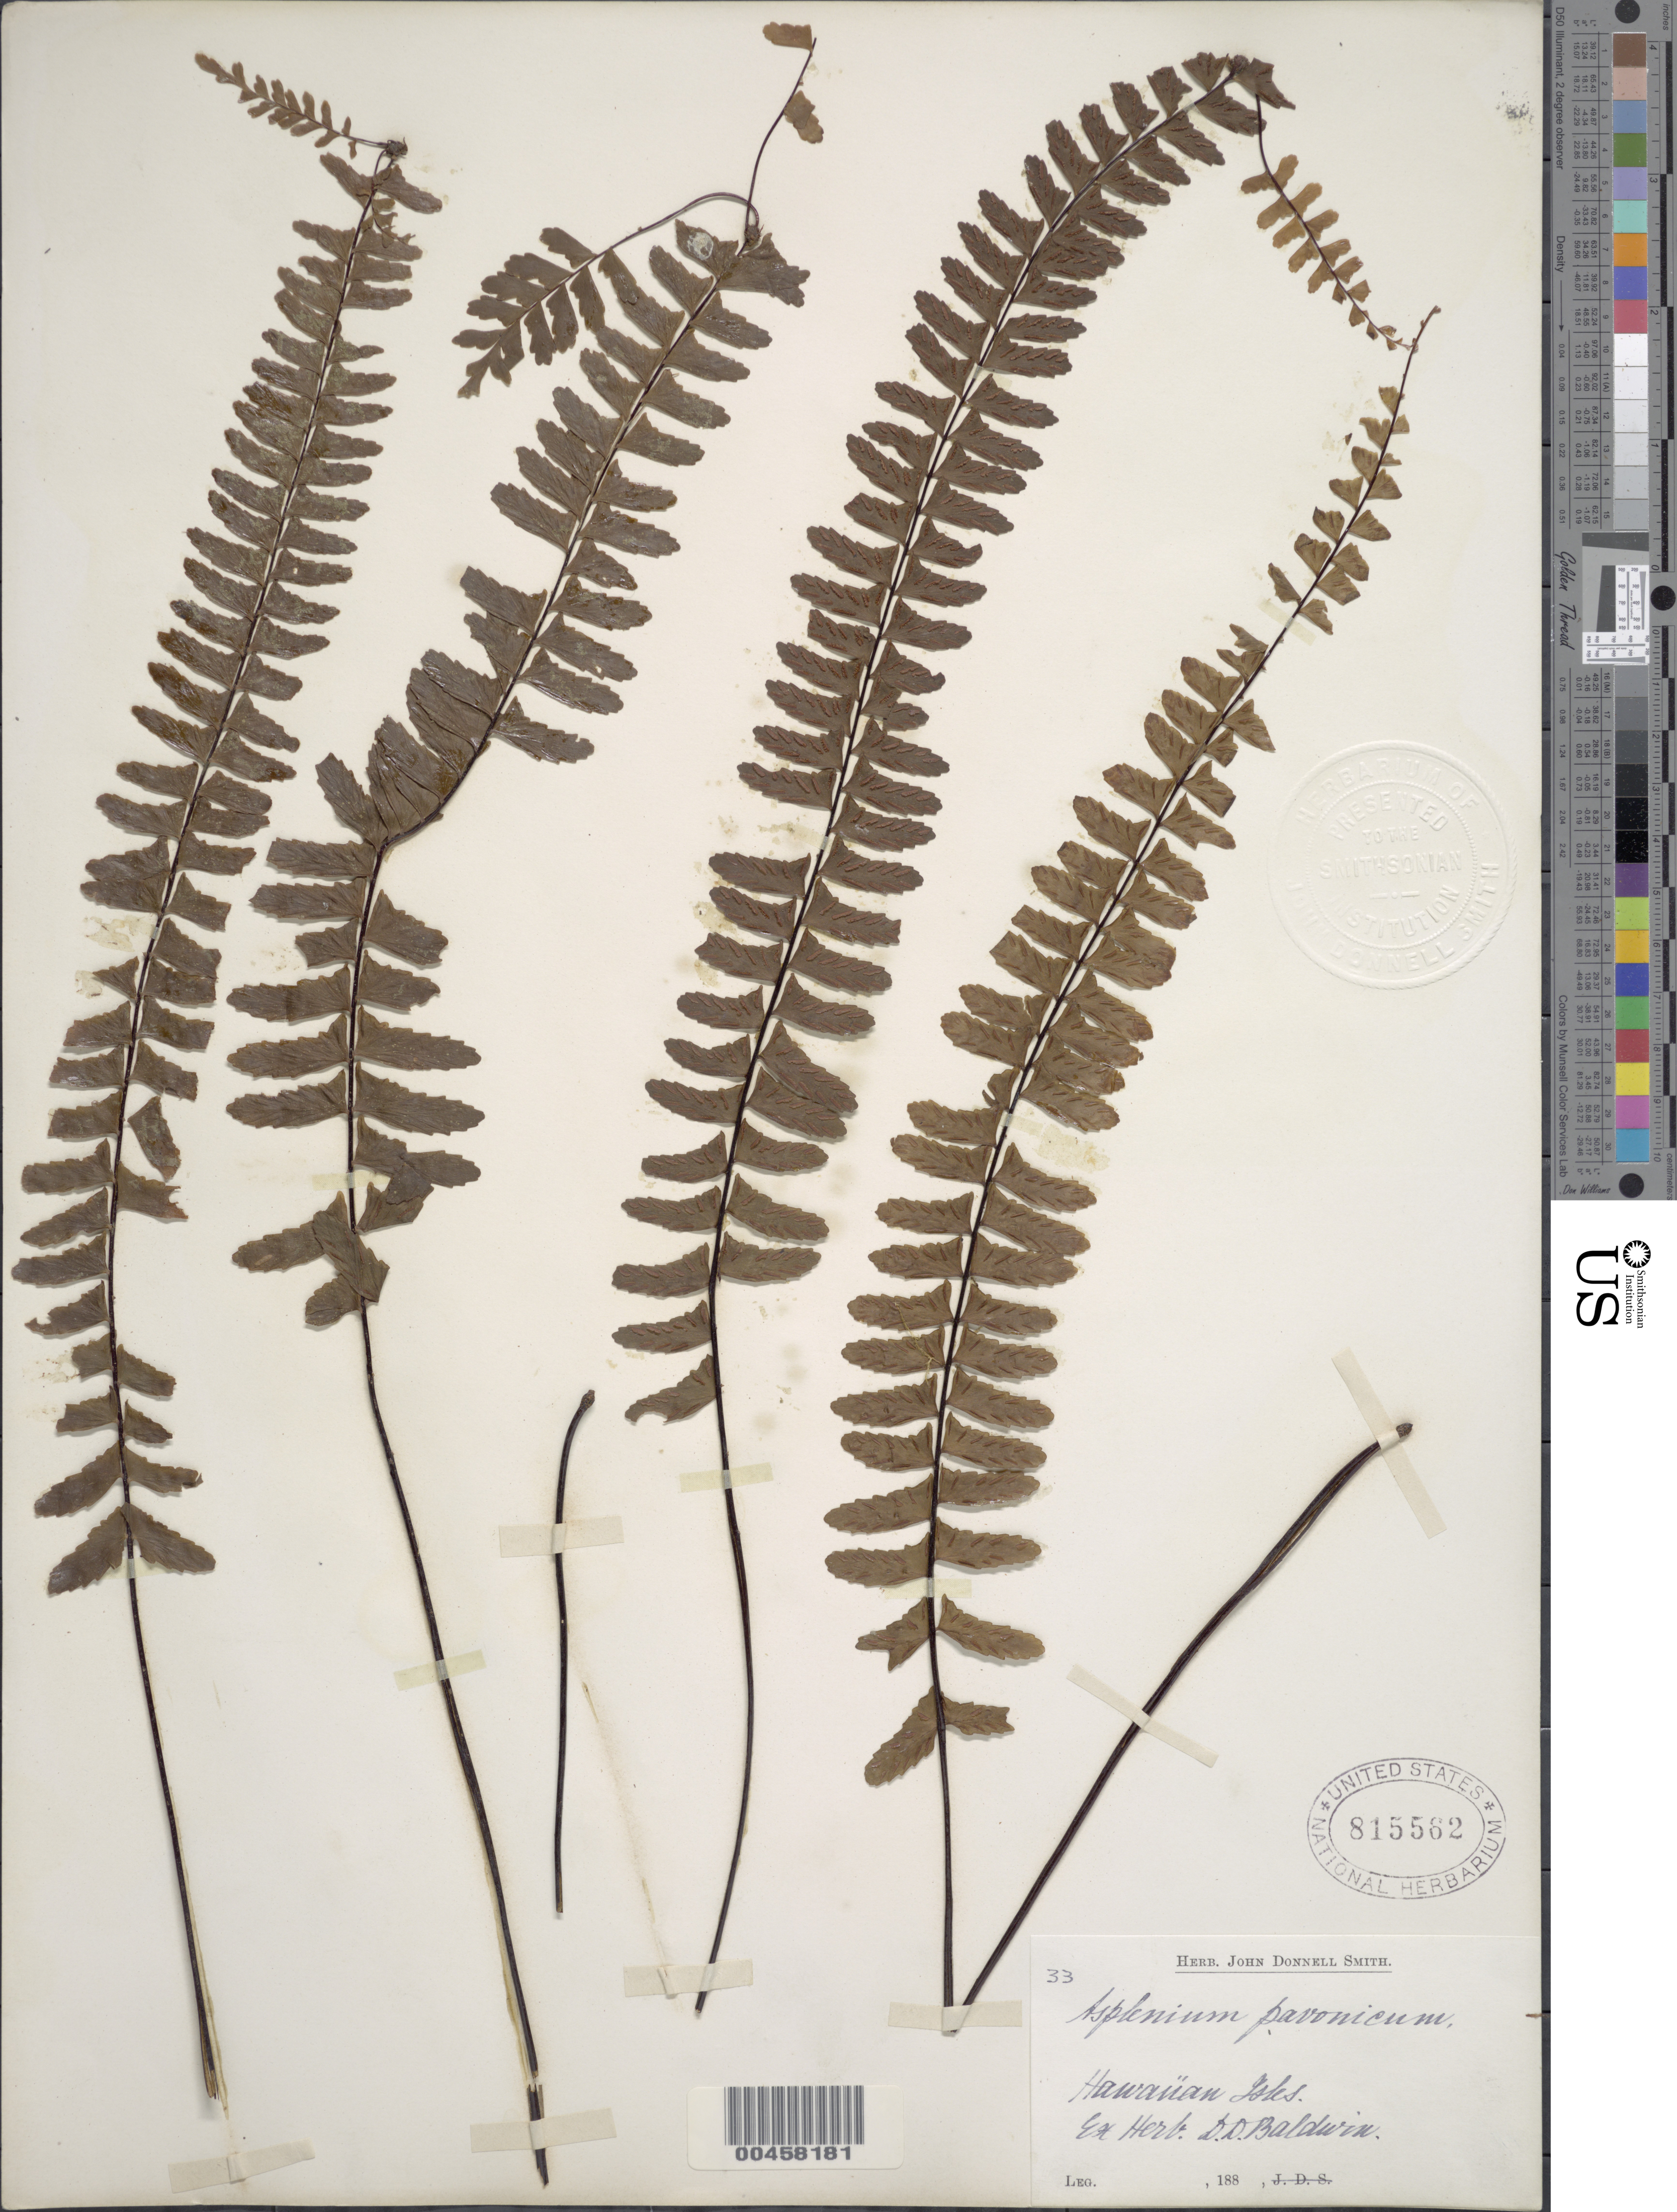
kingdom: Plantae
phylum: Tracheophyta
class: Polypodiopsida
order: Polypodiales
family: Aspleniaceae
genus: Asplenium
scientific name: Asplenium normale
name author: D. Don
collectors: D. Baldwin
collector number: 33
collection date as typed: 188-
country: United States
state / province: Hawaii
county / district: Hawaii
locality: Hawaiian Isles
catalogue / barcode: US 815562